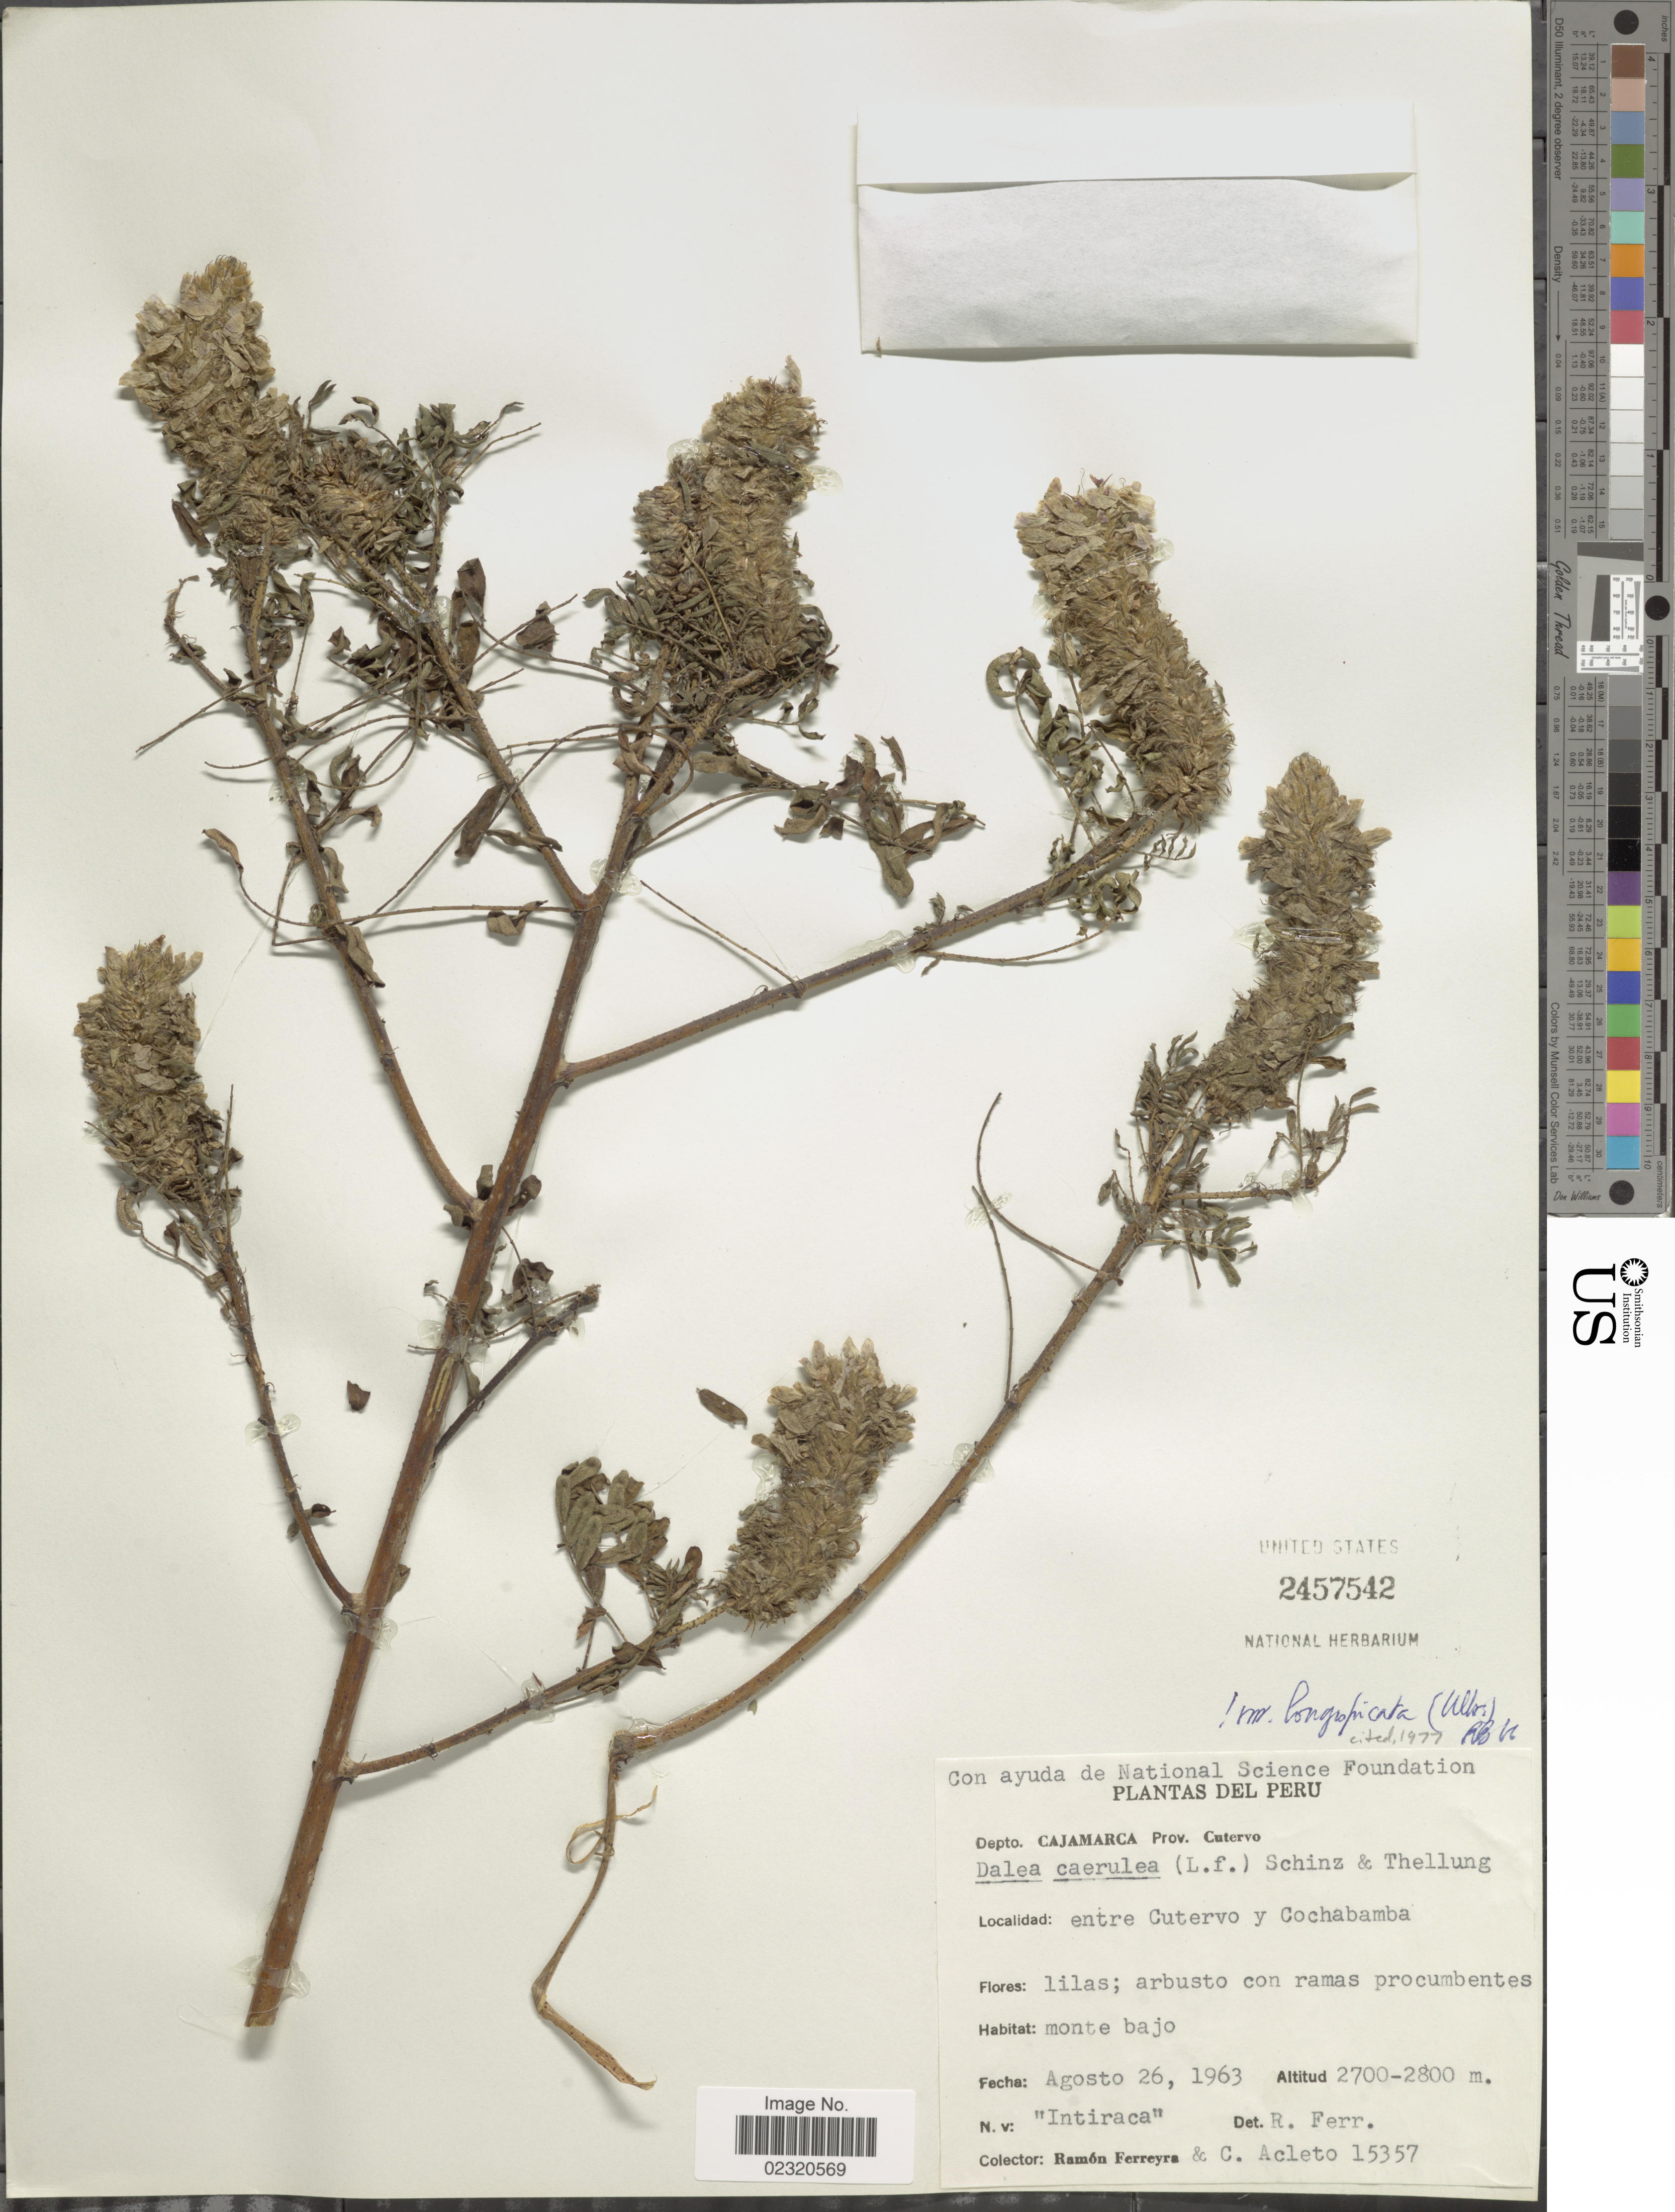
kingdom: Plantae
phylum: Tracheophyta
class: Magnoliopsida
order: Fabales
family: Fabaceae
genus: Dalea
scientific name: Dalea coerulea var. longispicata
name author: (Ulbr.) Barneby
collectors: R. A. Ferreyra & C. Acleto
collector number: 15357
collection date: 1963-08-26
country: Peru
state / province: Cajamarca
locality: Prov. Cutervo, entre Cutervo y Cochabamba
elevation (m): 2700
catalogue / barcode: US 2457542